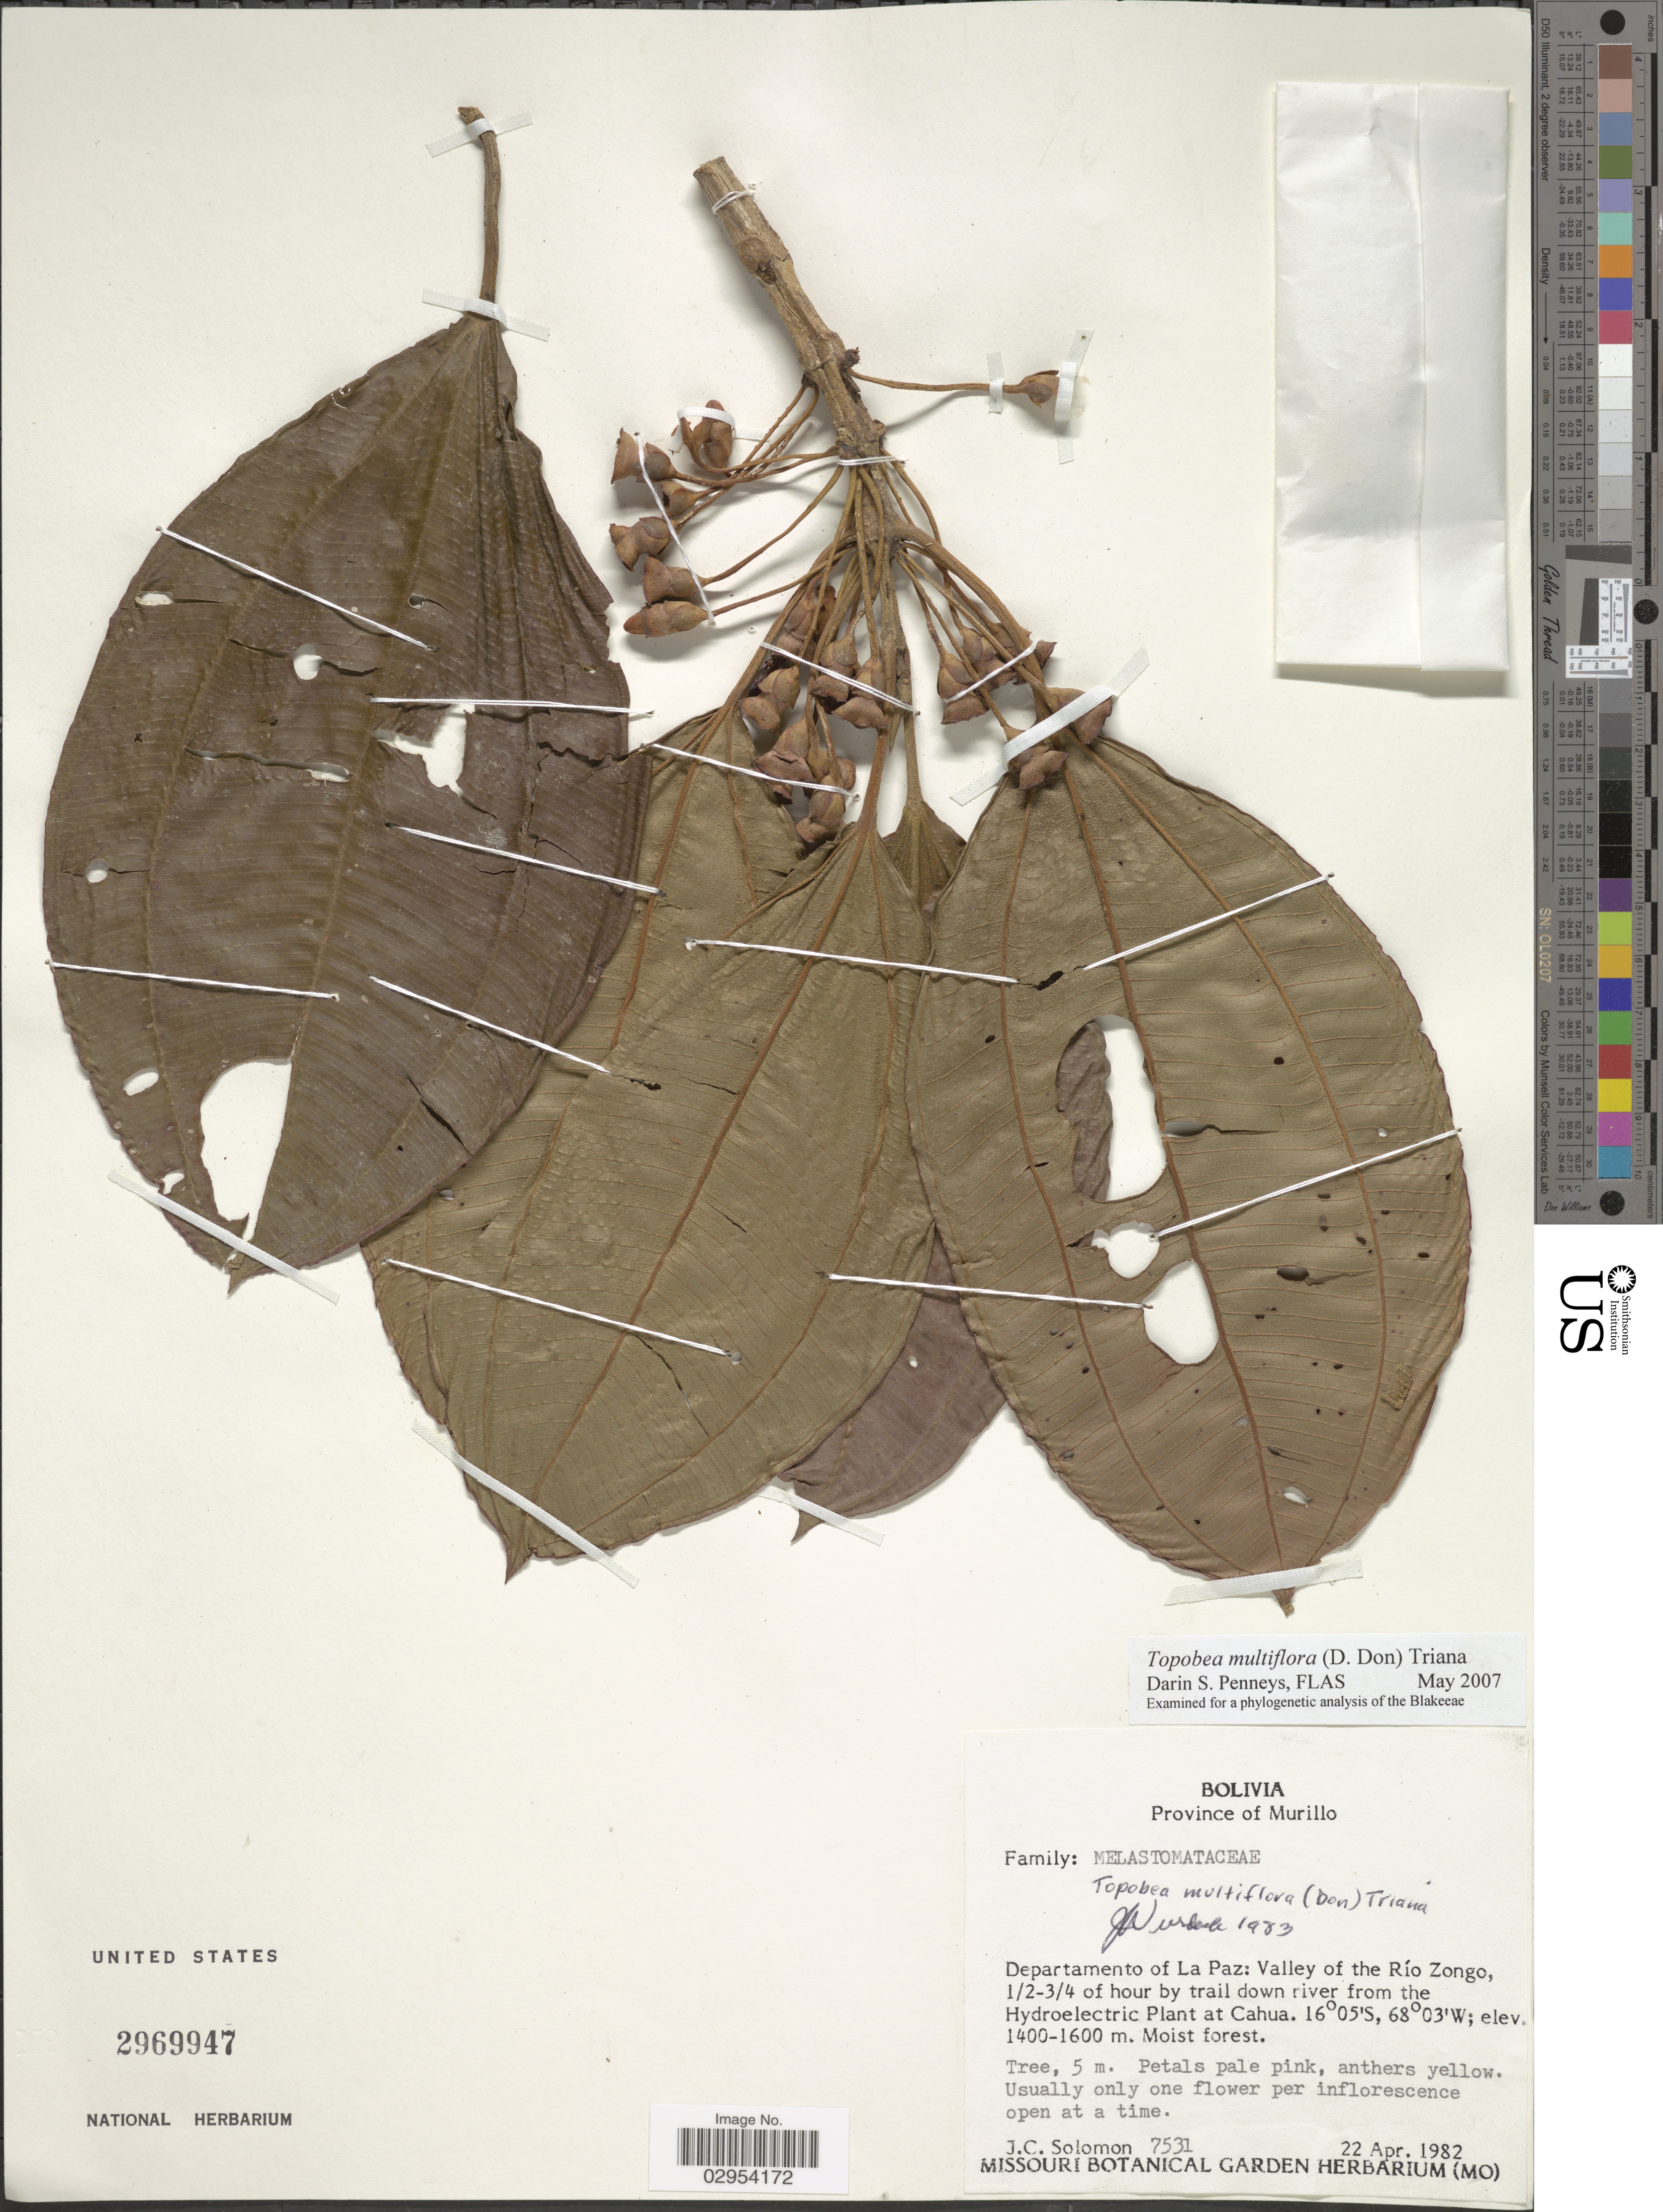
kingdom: Plantae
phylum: Tracheophyta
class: Magnoliopsida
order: Myrtales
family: Melastomataceae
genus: Topobea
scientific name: Topobea multiflora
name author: (D. Don) Triana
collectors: J. C. Solomon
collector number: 7531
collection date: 1982-04-22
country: Bolivia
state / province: La Paz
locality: Province of Murillo, Departamento of La Paz: Valley of the Río Zongo, 1/2-3/4 of hour by trail down river from the Hydroelectric Plant at Cahua.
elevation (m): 1400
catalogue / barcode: US 2969947